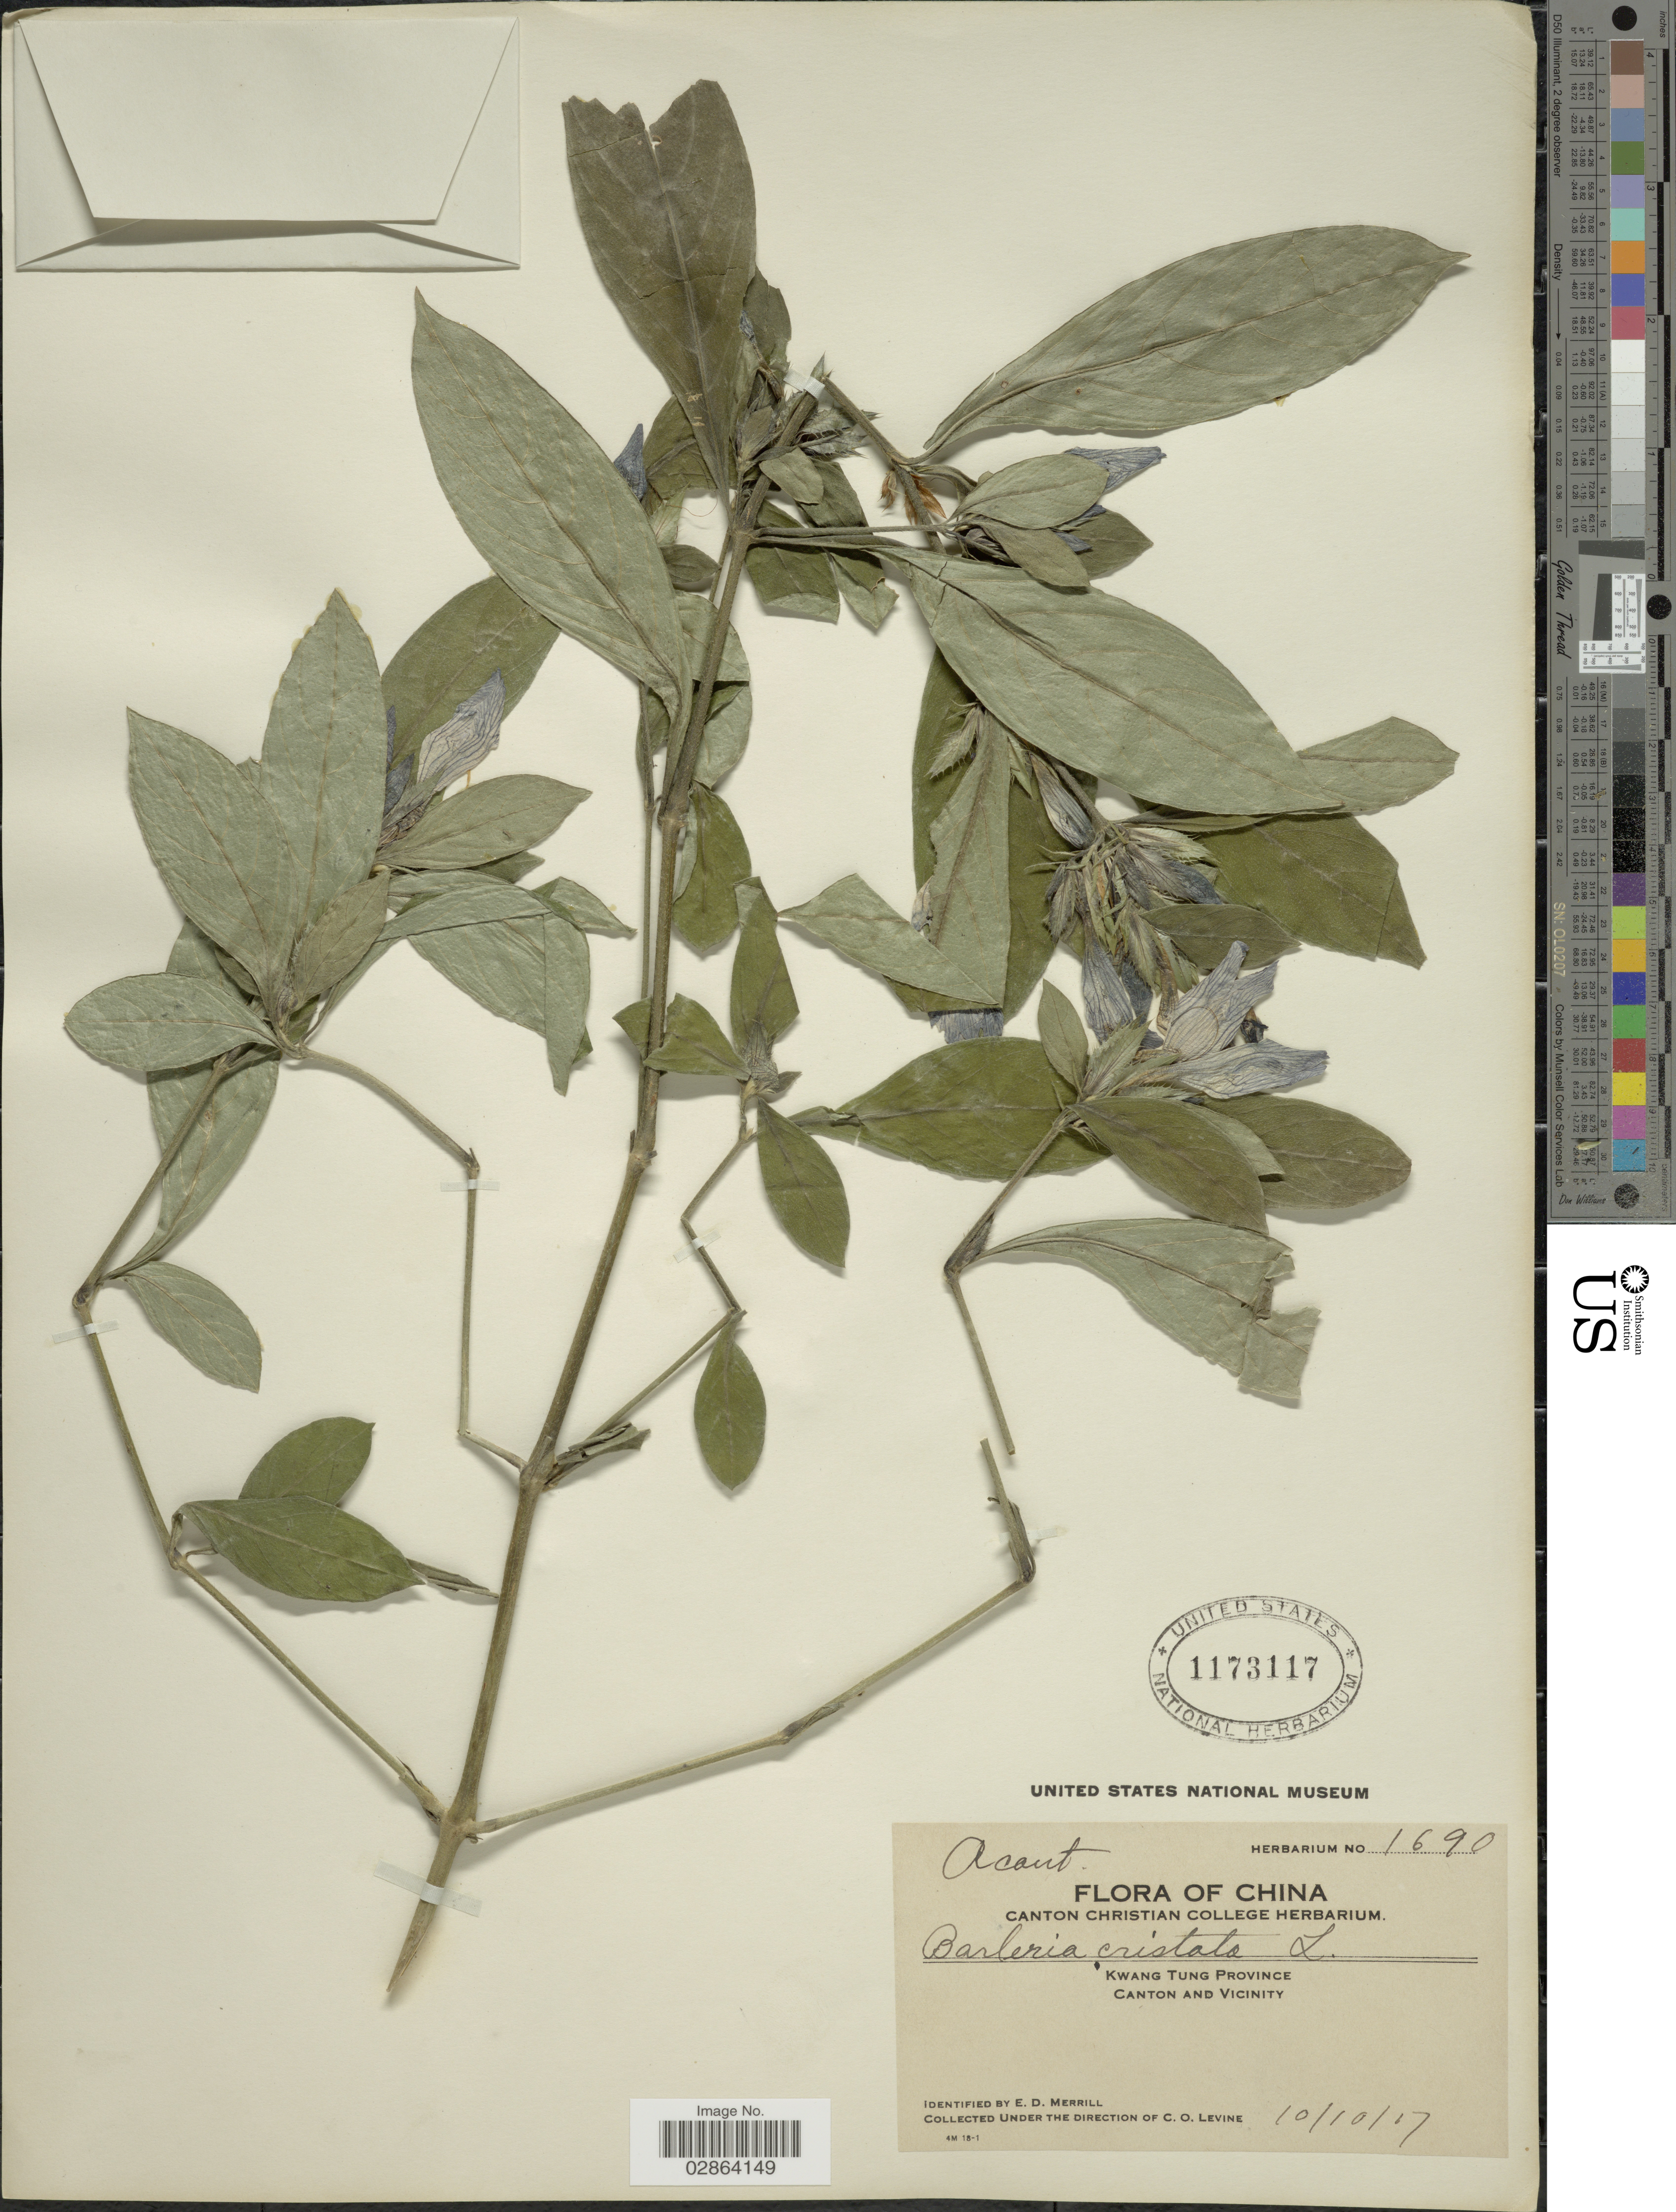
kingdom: Plantae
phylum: Tracheophyta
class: Magnoliopsida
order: Lamiales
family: Acanthaceae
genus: Barleria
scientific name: Barleria cristata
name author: L.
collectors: C. O. Levine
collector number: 1690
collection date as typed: Transcribed d/m/y: 10/10/17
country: China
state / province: Guangdong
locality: Kwong Tung Province, Canton and Vicinity.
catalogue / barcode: US 1173117